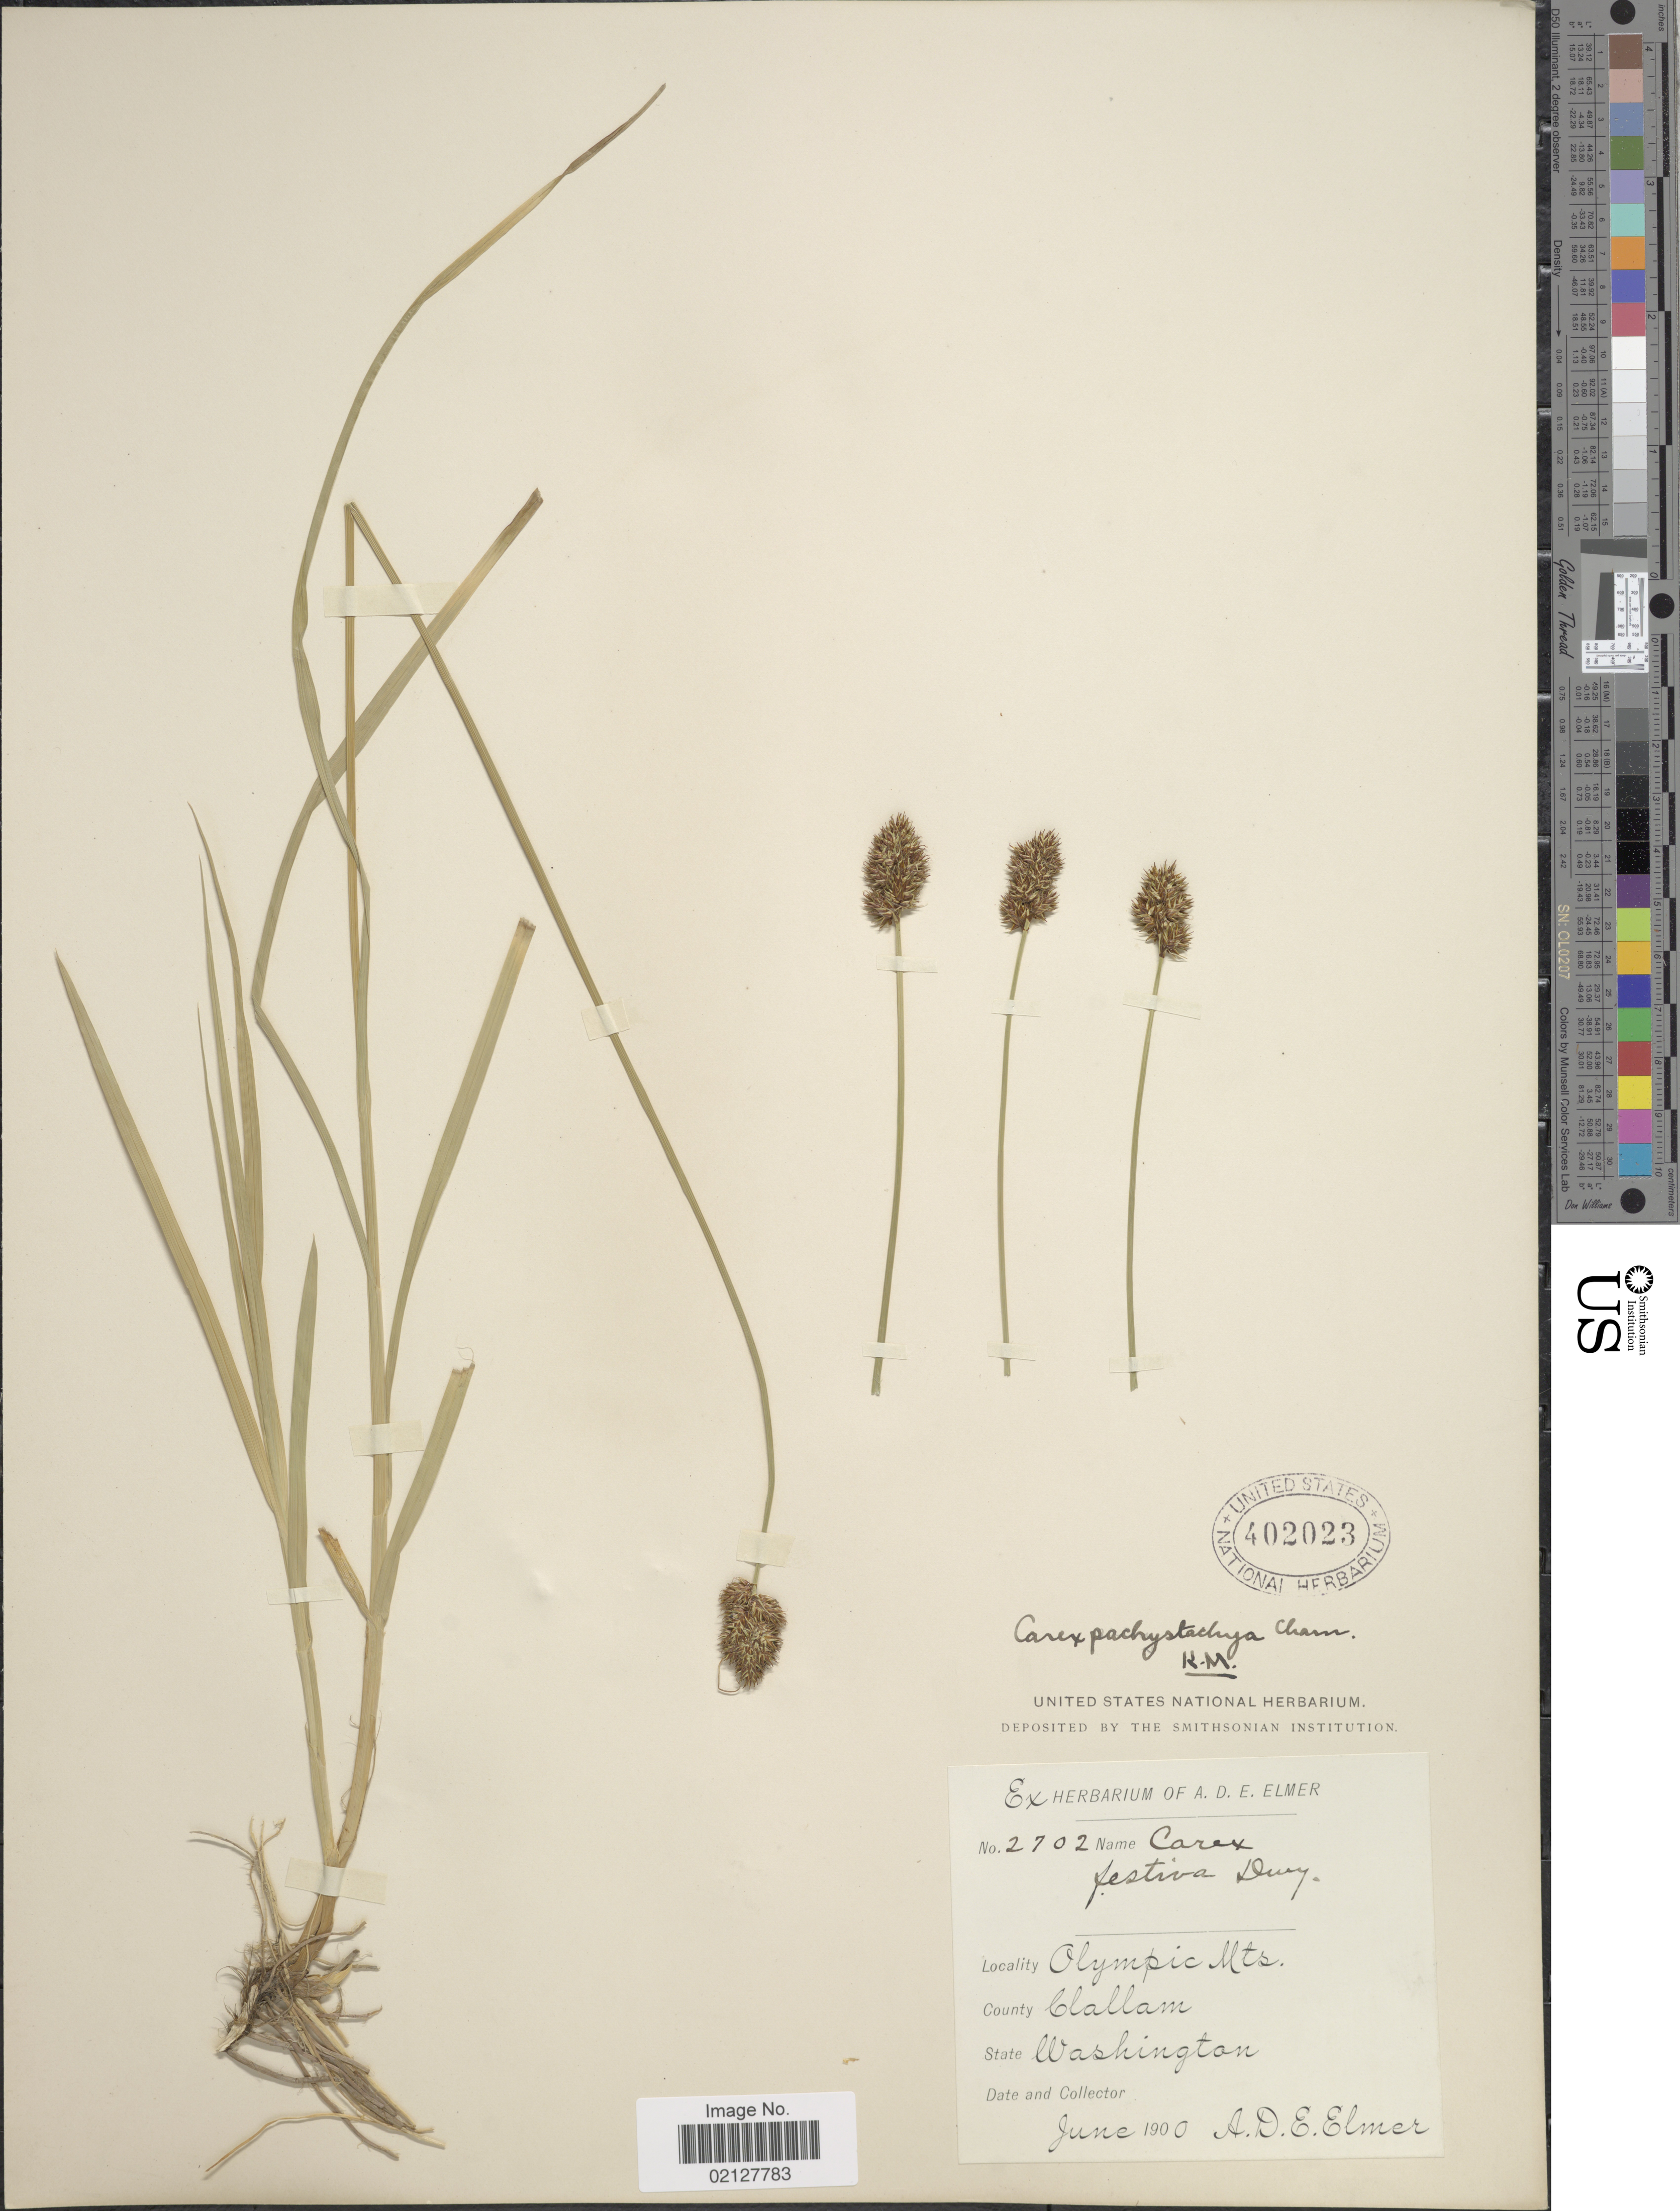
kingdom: Plantae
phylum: Tracheophyta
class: Liliopsida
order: Poales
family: Cyperaceae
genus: Carex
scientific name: Carex pachystachya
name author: Cham. ex Steud.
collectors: A. D. E. Elmer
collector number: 2702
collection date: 1900-06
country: United States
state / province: Washington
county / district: Clallam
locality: Olympic Mts., County Clallam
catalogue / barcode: US 402023